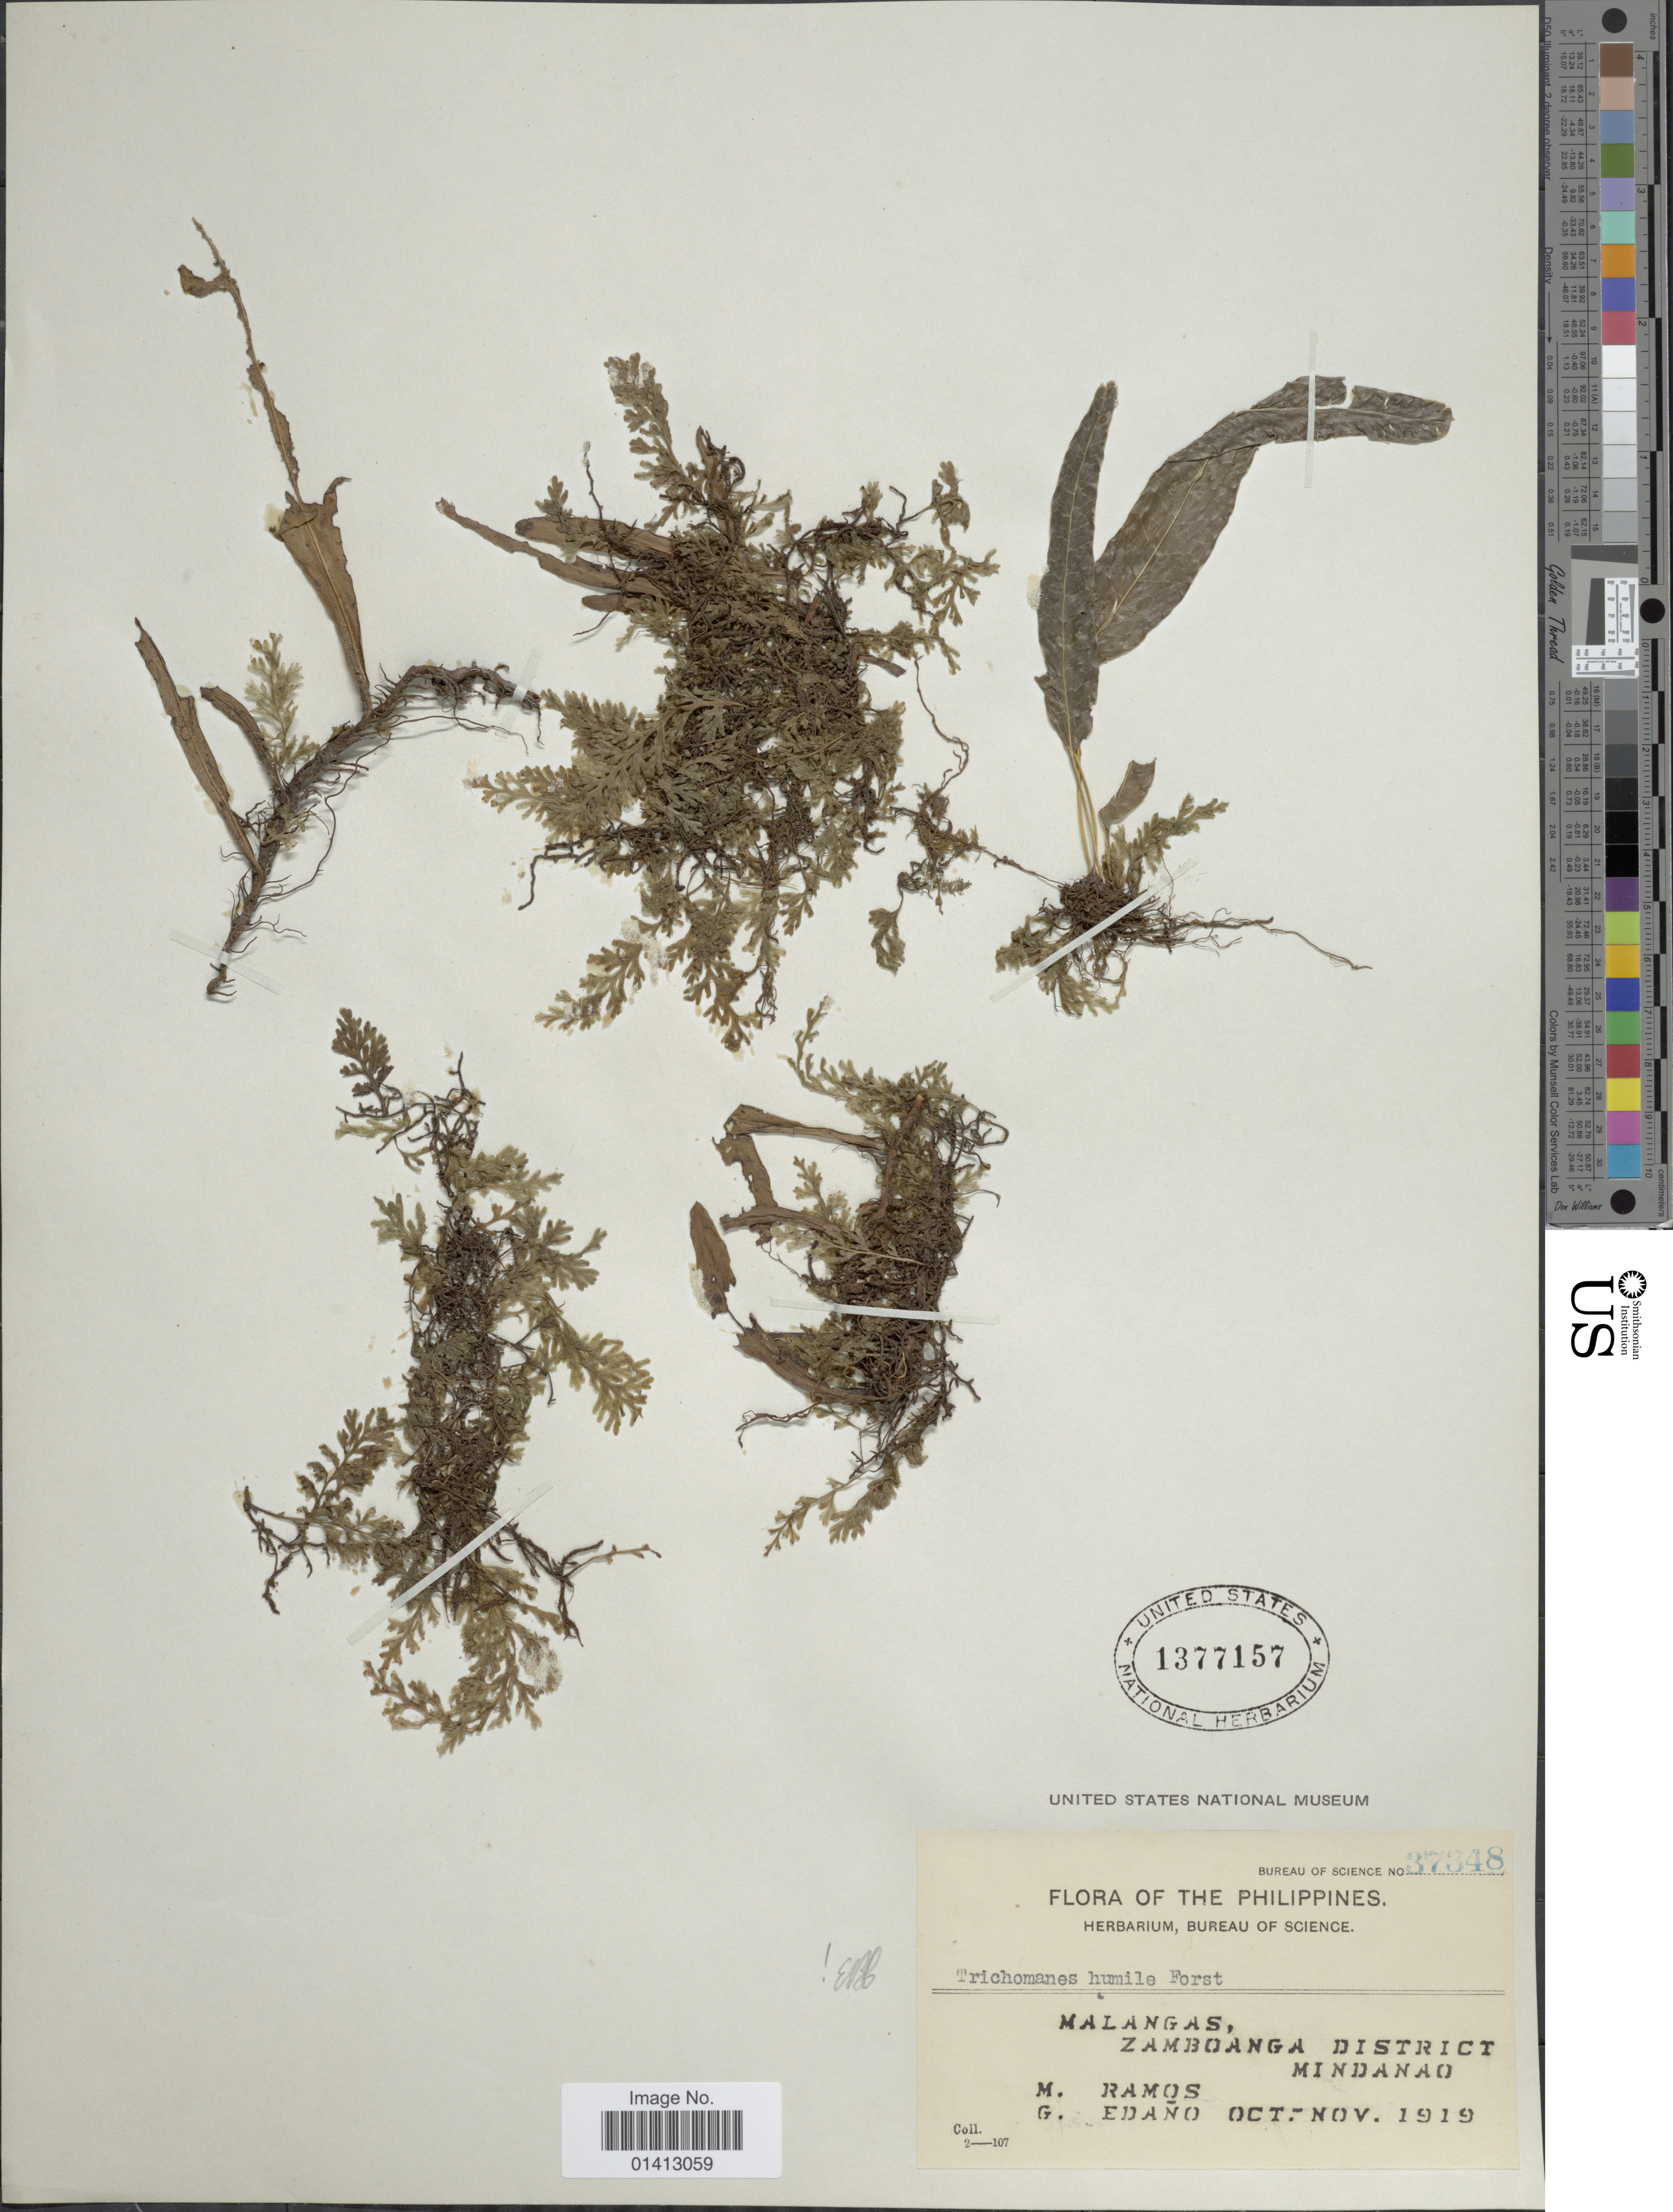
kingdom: Plantae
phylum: Tracheophyta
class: Polypodiopsida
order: Hymenophyllales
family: Hymenophyllaceae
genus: Crepidomanes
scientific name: Crepidomanes humilis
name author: (G. Forst.) Bosch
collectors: M. Ramos & G. Edaño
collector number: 37348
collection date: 1919-10/1919-11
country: Philippines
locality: Malangas, Zamboanga District, Mindanao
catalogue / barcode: US 1377157